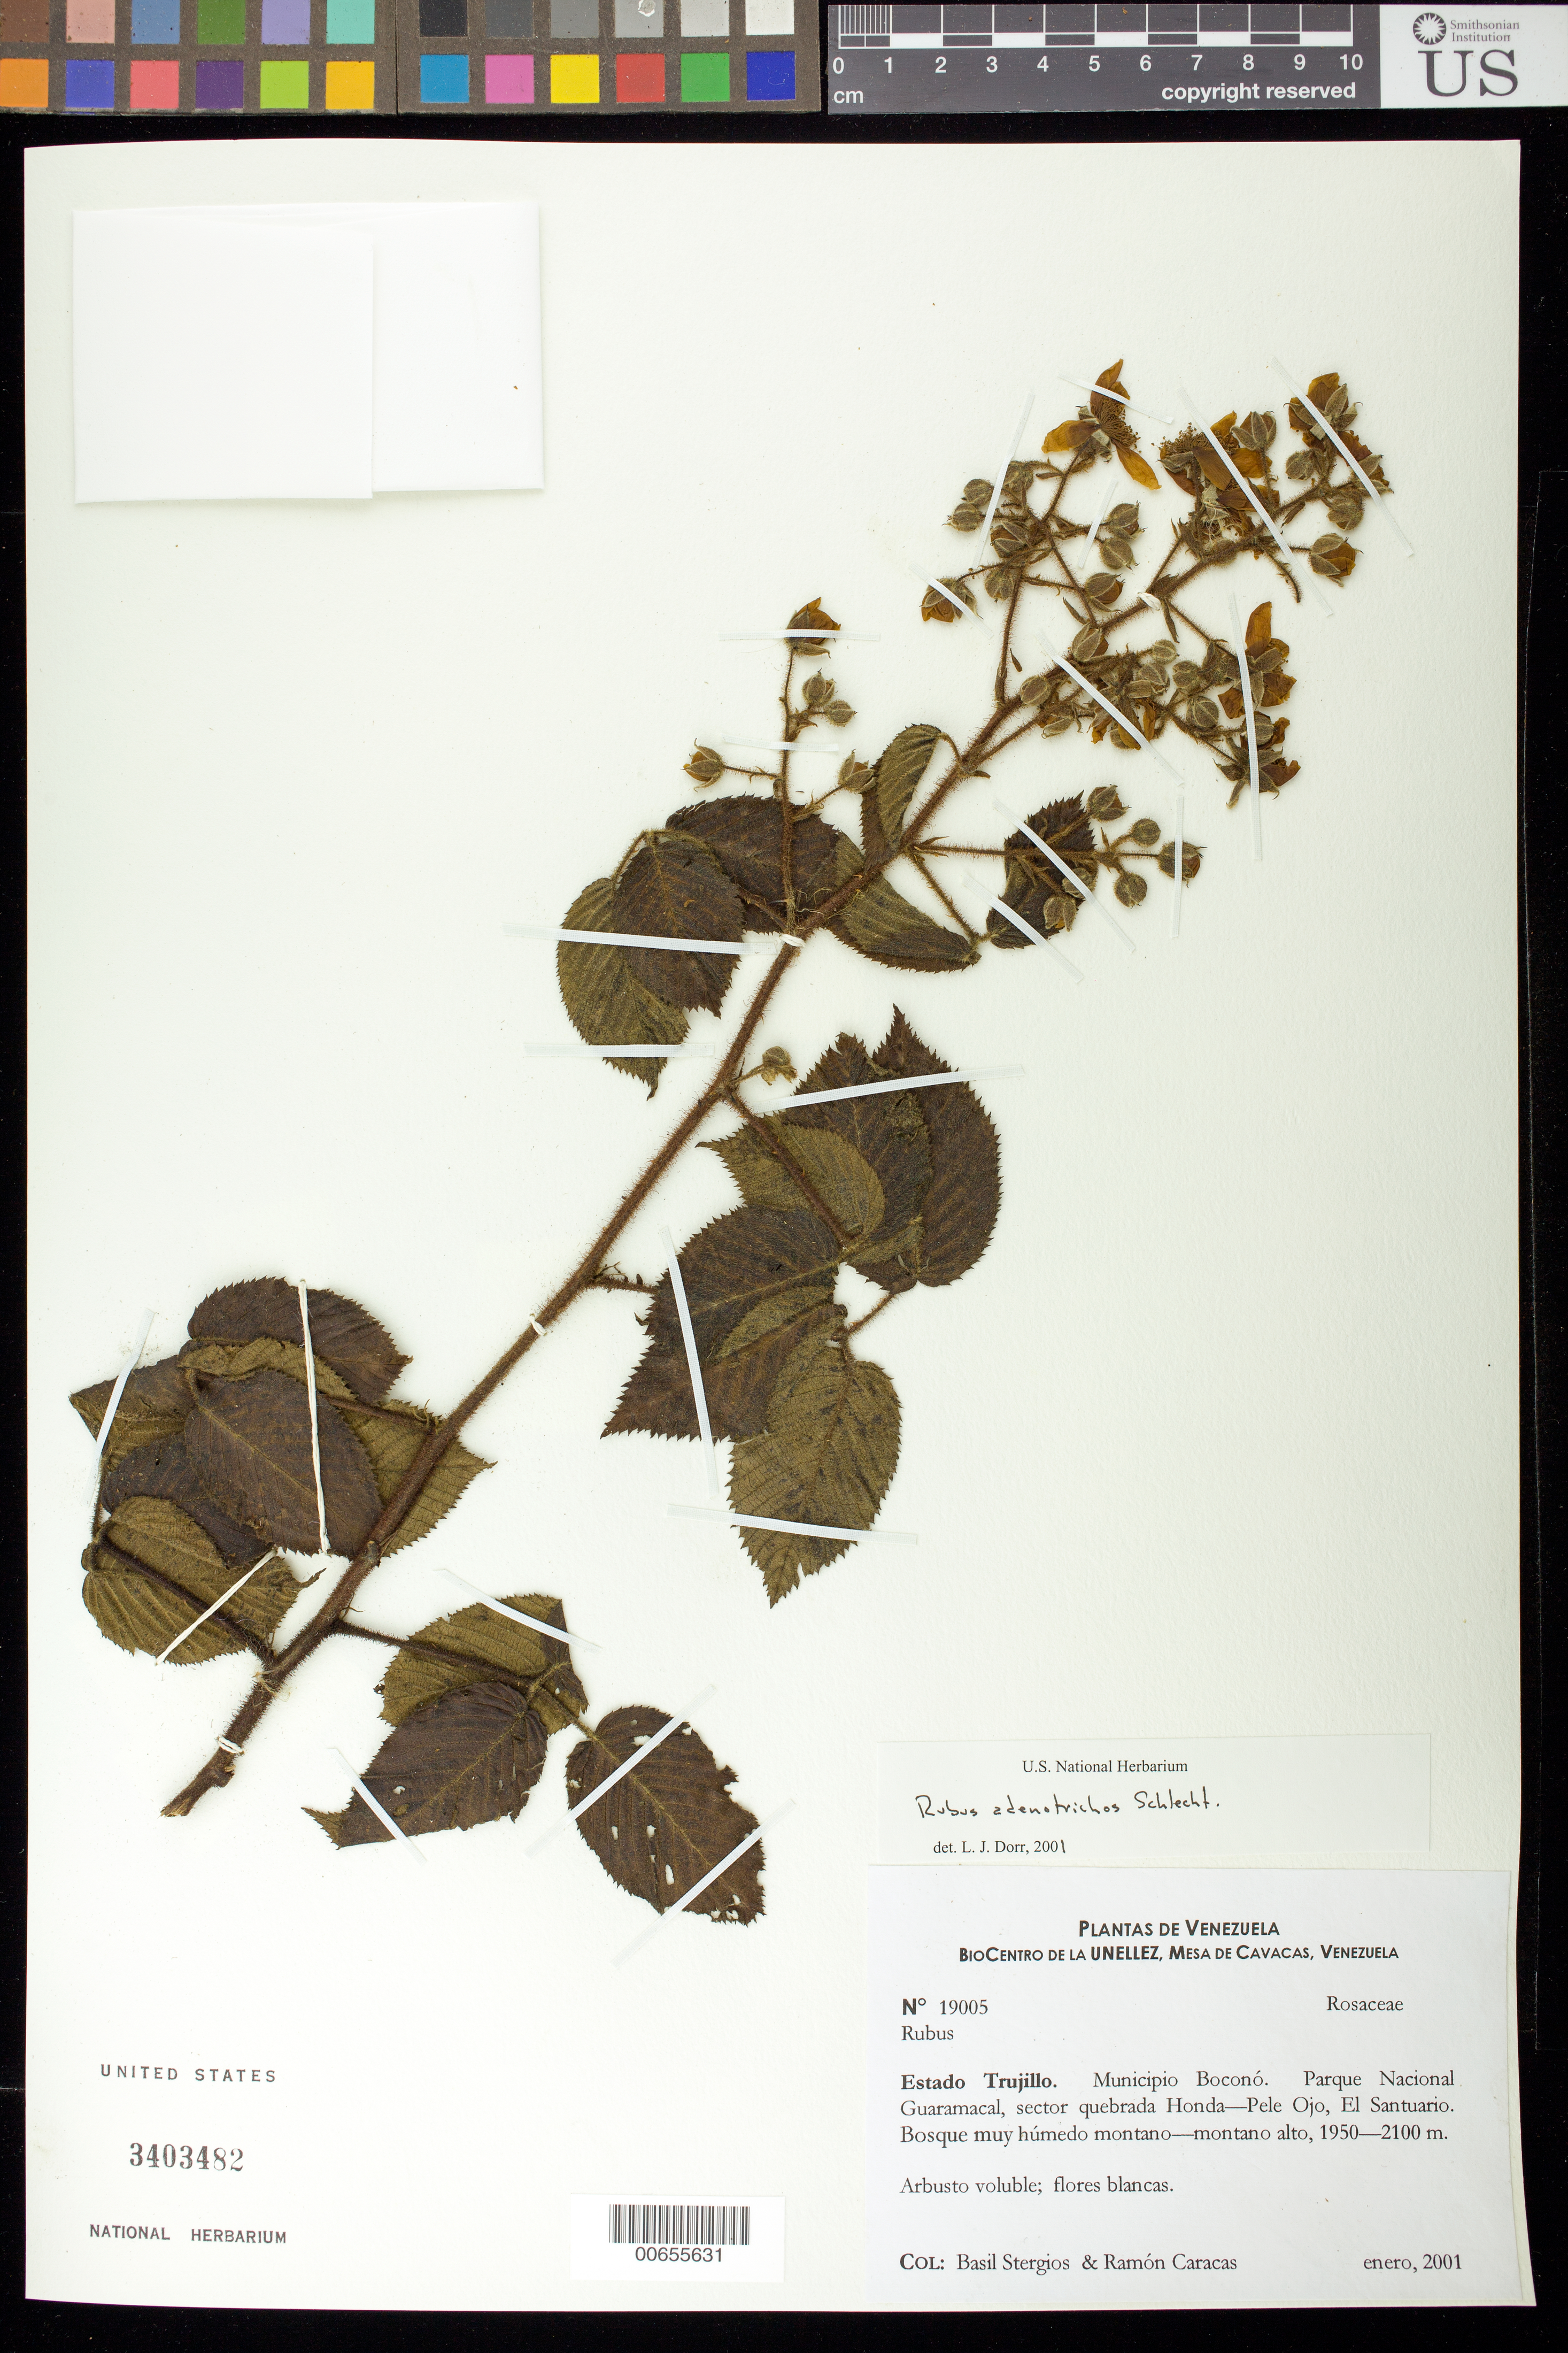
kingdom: Plantae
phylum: Tracheophyta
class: Magnoliopsida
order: Rosales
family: Rosaceae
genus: Rubus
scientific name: Rubus adenotrichos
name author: Schltdl.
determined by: Dorr, L. J., (BOT), Smithsonian Institution - National Museum of Natural History (UNITED STATES)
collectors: B. G. Stergios & R. Caracas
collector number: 19005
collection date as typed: Jan 2001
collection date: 2001-01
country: Venezuela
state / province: Trujillo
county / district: Boconó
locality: Parque Nacional Guaramacal, sector quebrada Honda-Pele Ojo, El Santuario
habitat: Bosque muy húmedo montano-montano alto.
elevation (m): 1950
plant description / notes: CTES, PORT, US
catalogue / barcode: US 3403482